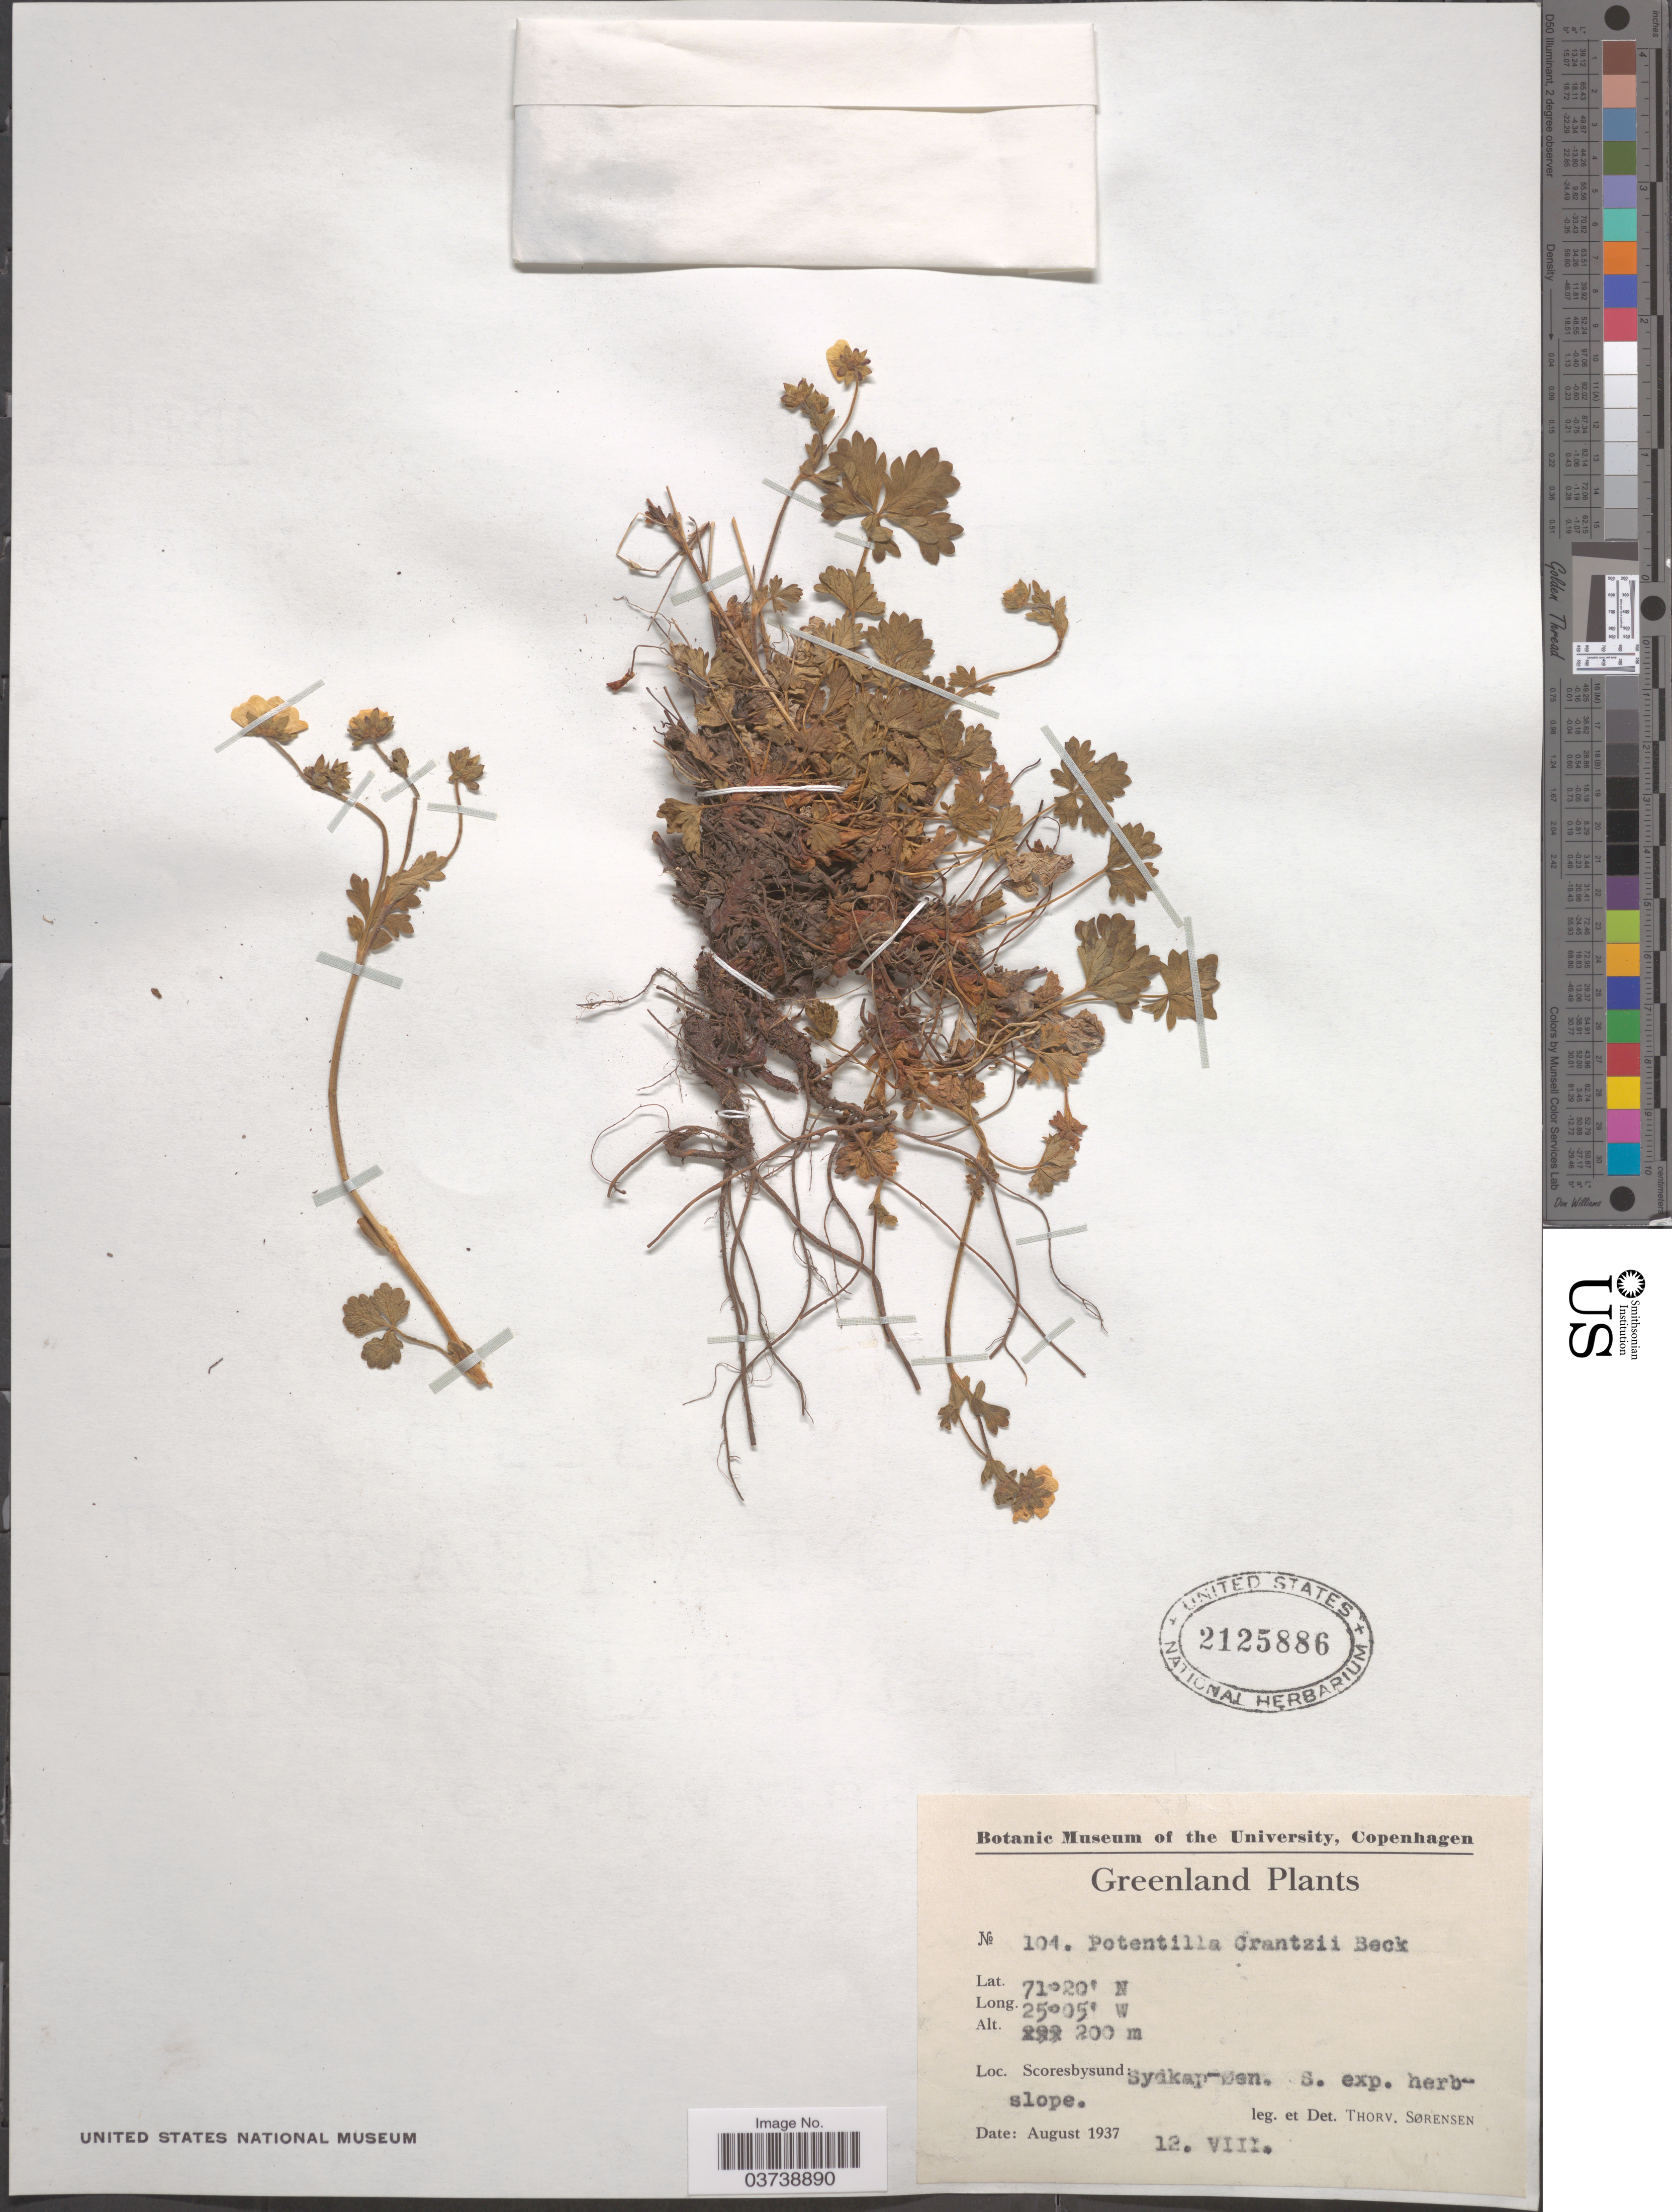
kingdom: Plantae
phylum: Tracheophyta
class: Magnoliopsida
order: Rosales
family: Rosaceae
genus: Potentilla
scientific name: Potentilla crantzii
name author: (Crantz) Beck ex Fritsch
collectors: T. Sorensen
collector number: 104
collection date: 1937-08-12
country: Greenland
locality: Scoresbysund: Sydkap-Øen.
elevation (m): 200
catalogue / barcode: US 2125886